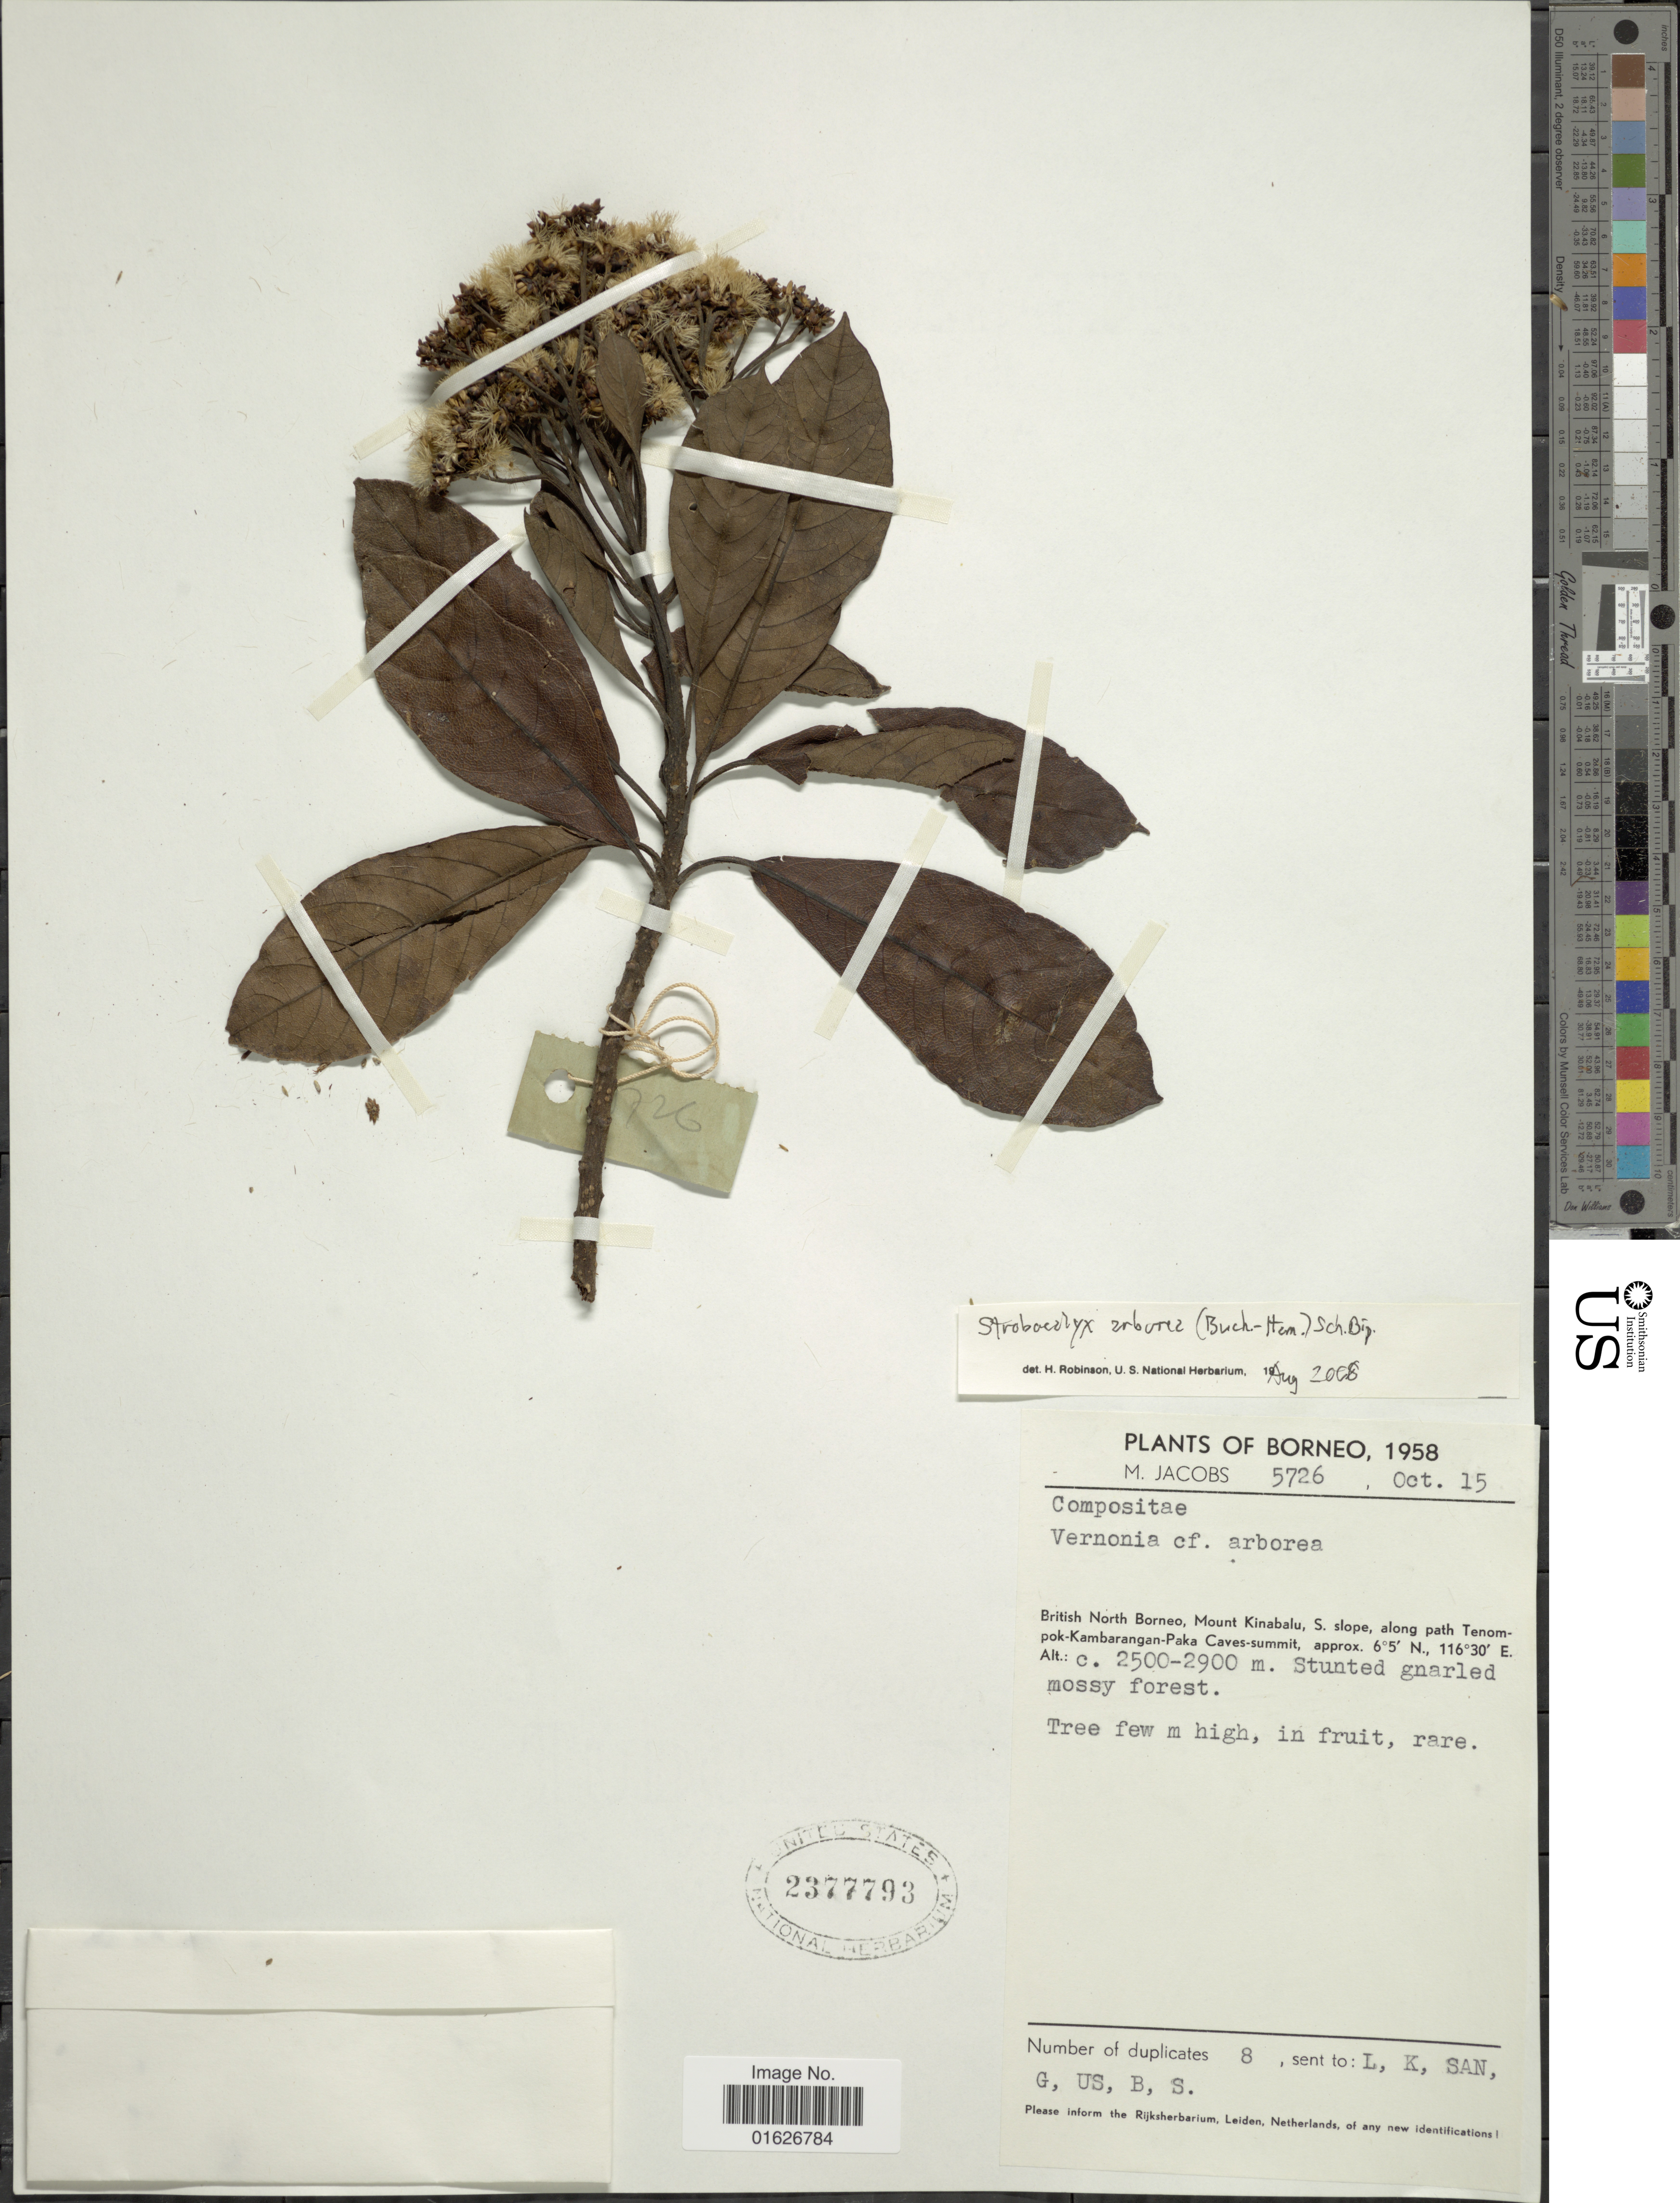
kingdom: Plantae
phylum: Tracheophyta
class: Magnoliopsida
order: Asterales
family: Asteraceae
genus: Strobocalyx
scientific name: Strobocalyx arborea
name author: (Buch.-Ham.) Sch. Bip.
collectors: M. Jacobs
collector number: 5726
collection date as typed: Transcribed d/m/y: /10/15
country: Malaysia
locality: Borneo, British North Borneo, Mount Kinabalu, S. slope , along path Tenompok - Kambarangan - Paka Caves - Summit.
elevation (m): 2500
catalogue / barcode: US 2377793